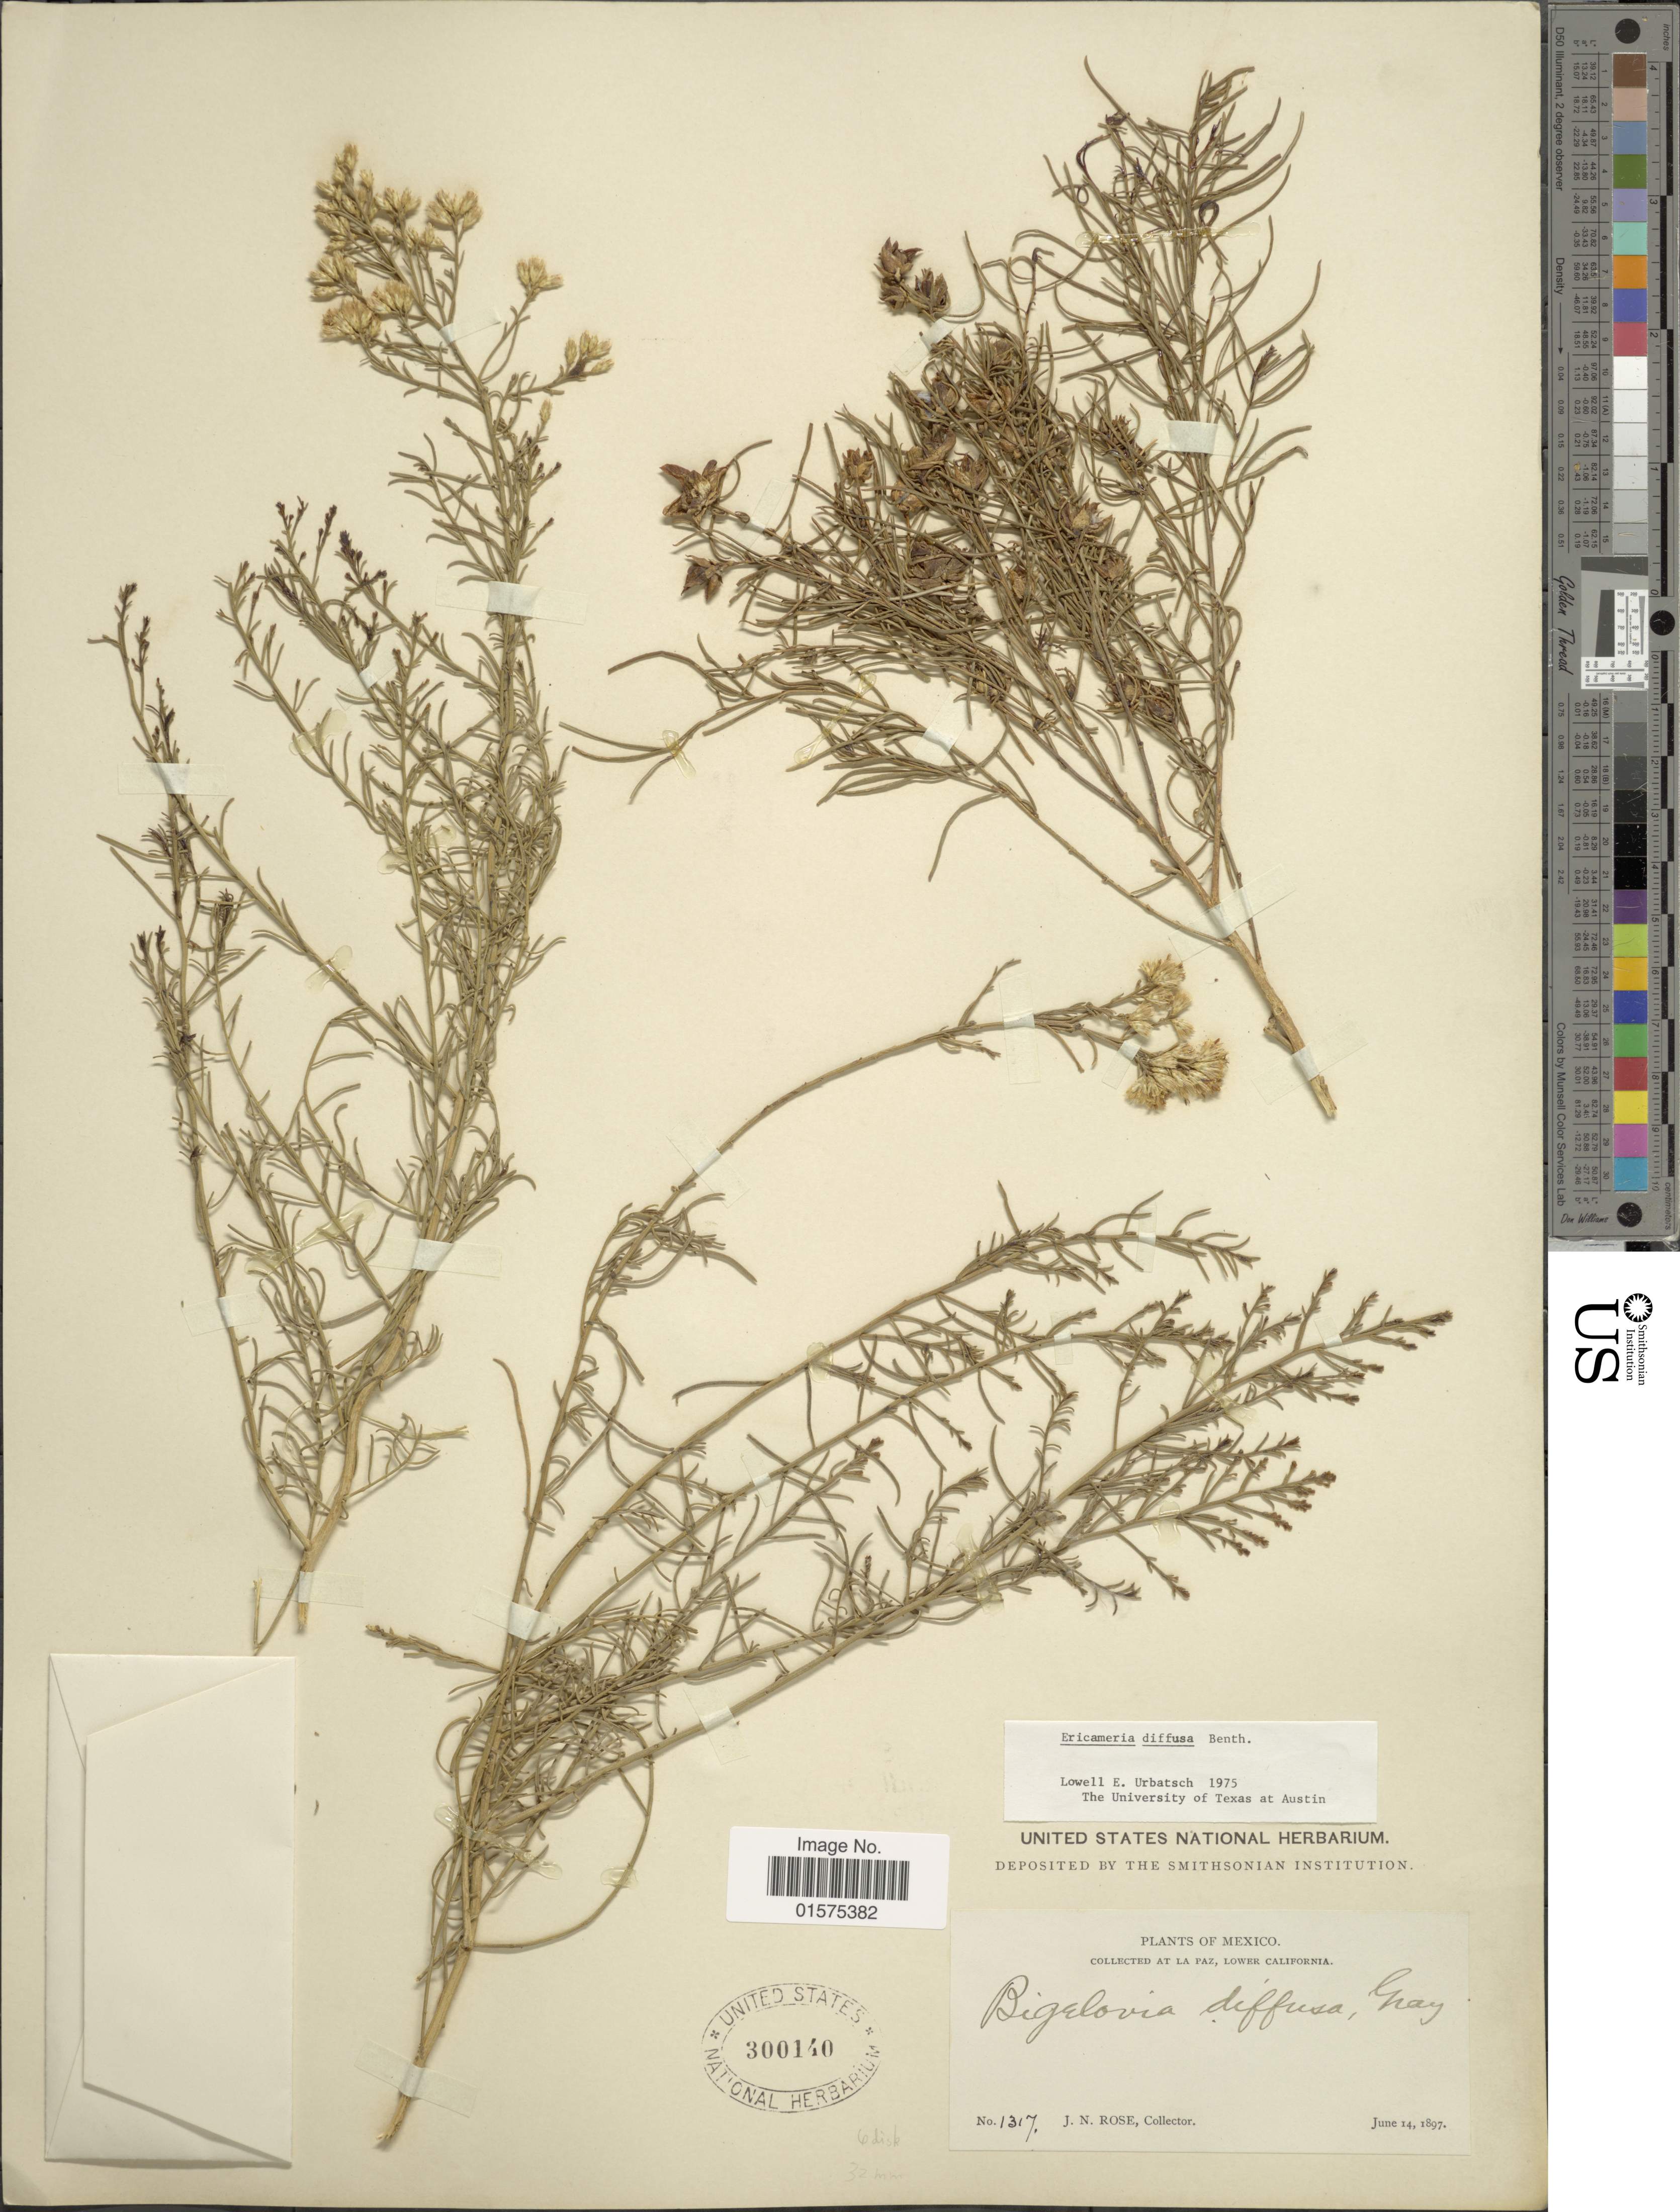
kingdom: Plantae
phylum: Tracheophyta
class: Magnoliopsida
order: Asterales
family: Asteraceae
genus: Xylothamia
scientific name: Xylothamia diffusa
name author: (Benth.) G.L. Nesom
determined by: Urbatsch, Lowell E., Curator (LSU), Louisiana State University (UNITED STATES)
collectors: J. N. Rose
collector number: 1317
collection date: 1897-06-14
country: Mexico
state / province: Baja California Sur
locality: La Paz, Lower California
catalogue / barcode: US 300140